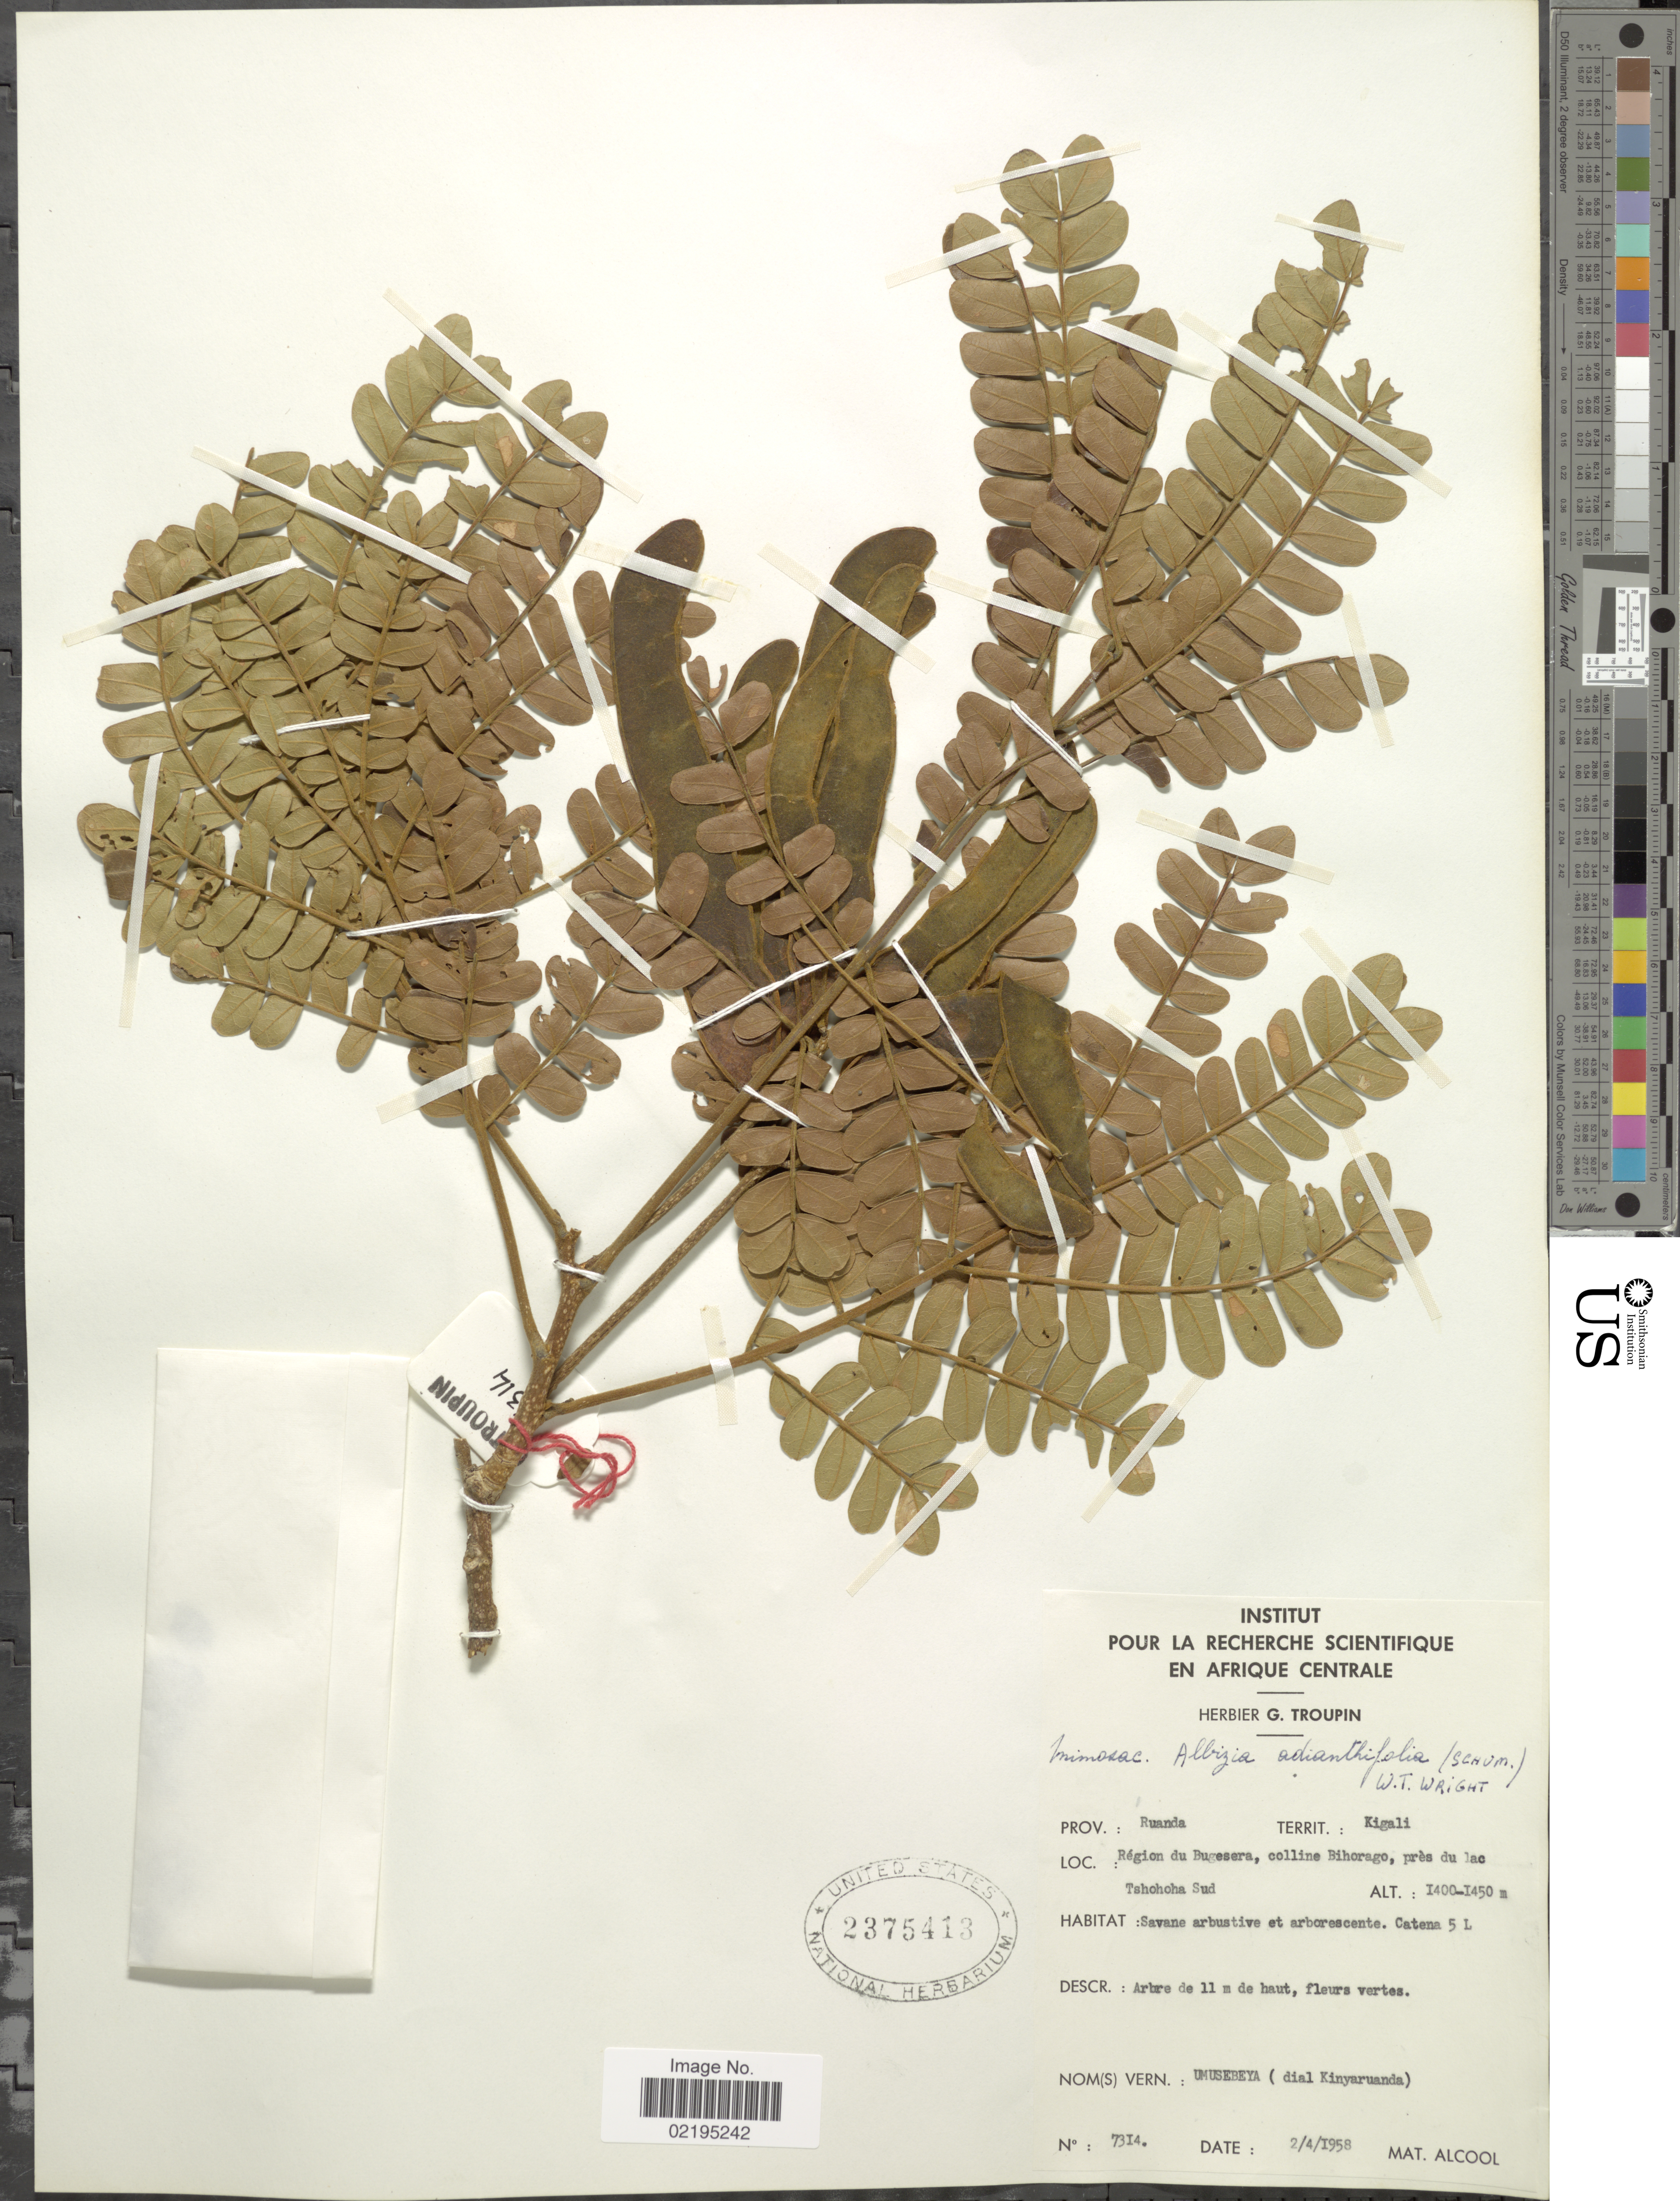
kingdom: Plantae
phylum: Tracheophyta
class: Magnoliopsida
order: Fabales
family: Fabaceae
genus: Albizia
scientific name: Albizia adianthifolia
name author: (Schumach.) W. Wight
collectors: M. Alcool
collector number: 7314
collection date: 1958-04-02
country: Rwanda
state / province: Kigali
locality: Region du Bugesera, colline Bihorago, pres du lac Tshohoha Sud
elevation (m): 1400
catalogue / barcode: US 2375413